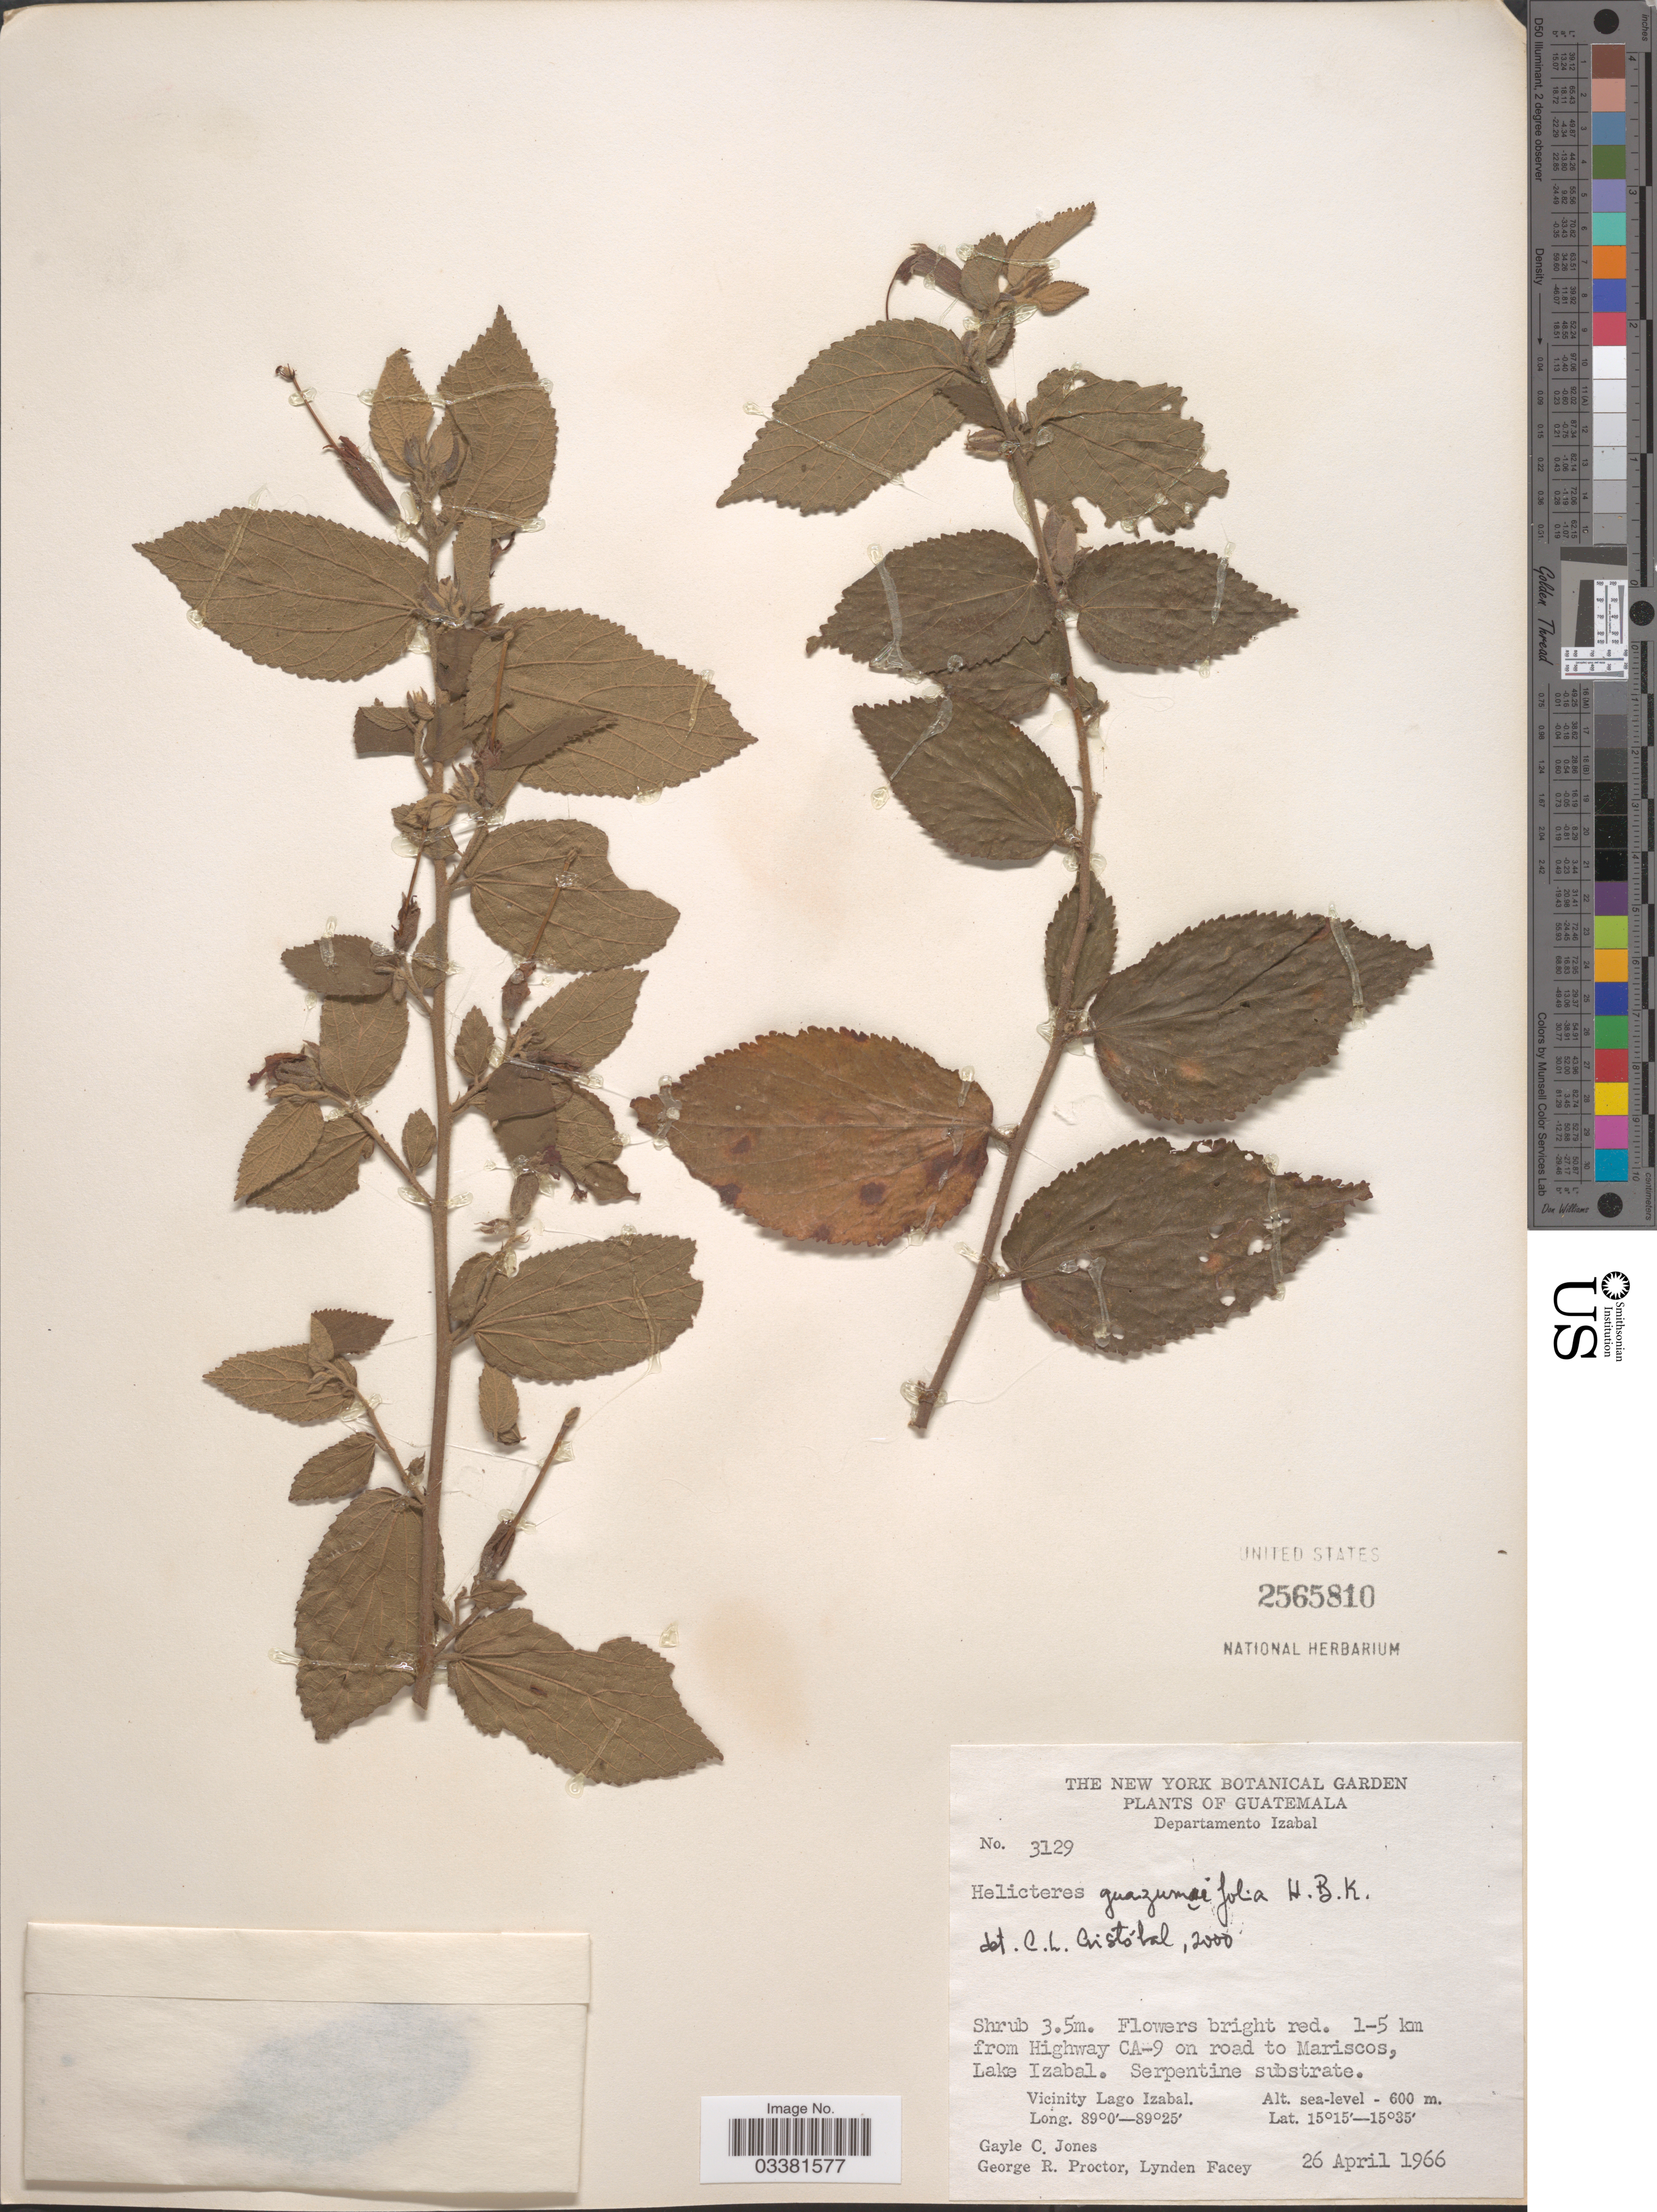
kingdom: Plantae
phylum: Tracheophyta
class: Magnoliopsida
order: Malvales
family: Malvaceae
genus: Helicteres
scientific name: Helicteres guazumifolia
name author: Kunth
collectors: G. C. Jones, G. R. Proctor & L. Facey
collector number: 3129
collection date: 1966-04-26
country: Guatemala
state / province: Izabal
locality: Departamento Izabal. 1-5 km from Highway CA-9 on road to mariscos, Lake Izabal. Vicinity Lago Izabal.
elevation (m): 0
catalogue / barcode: US 2565810